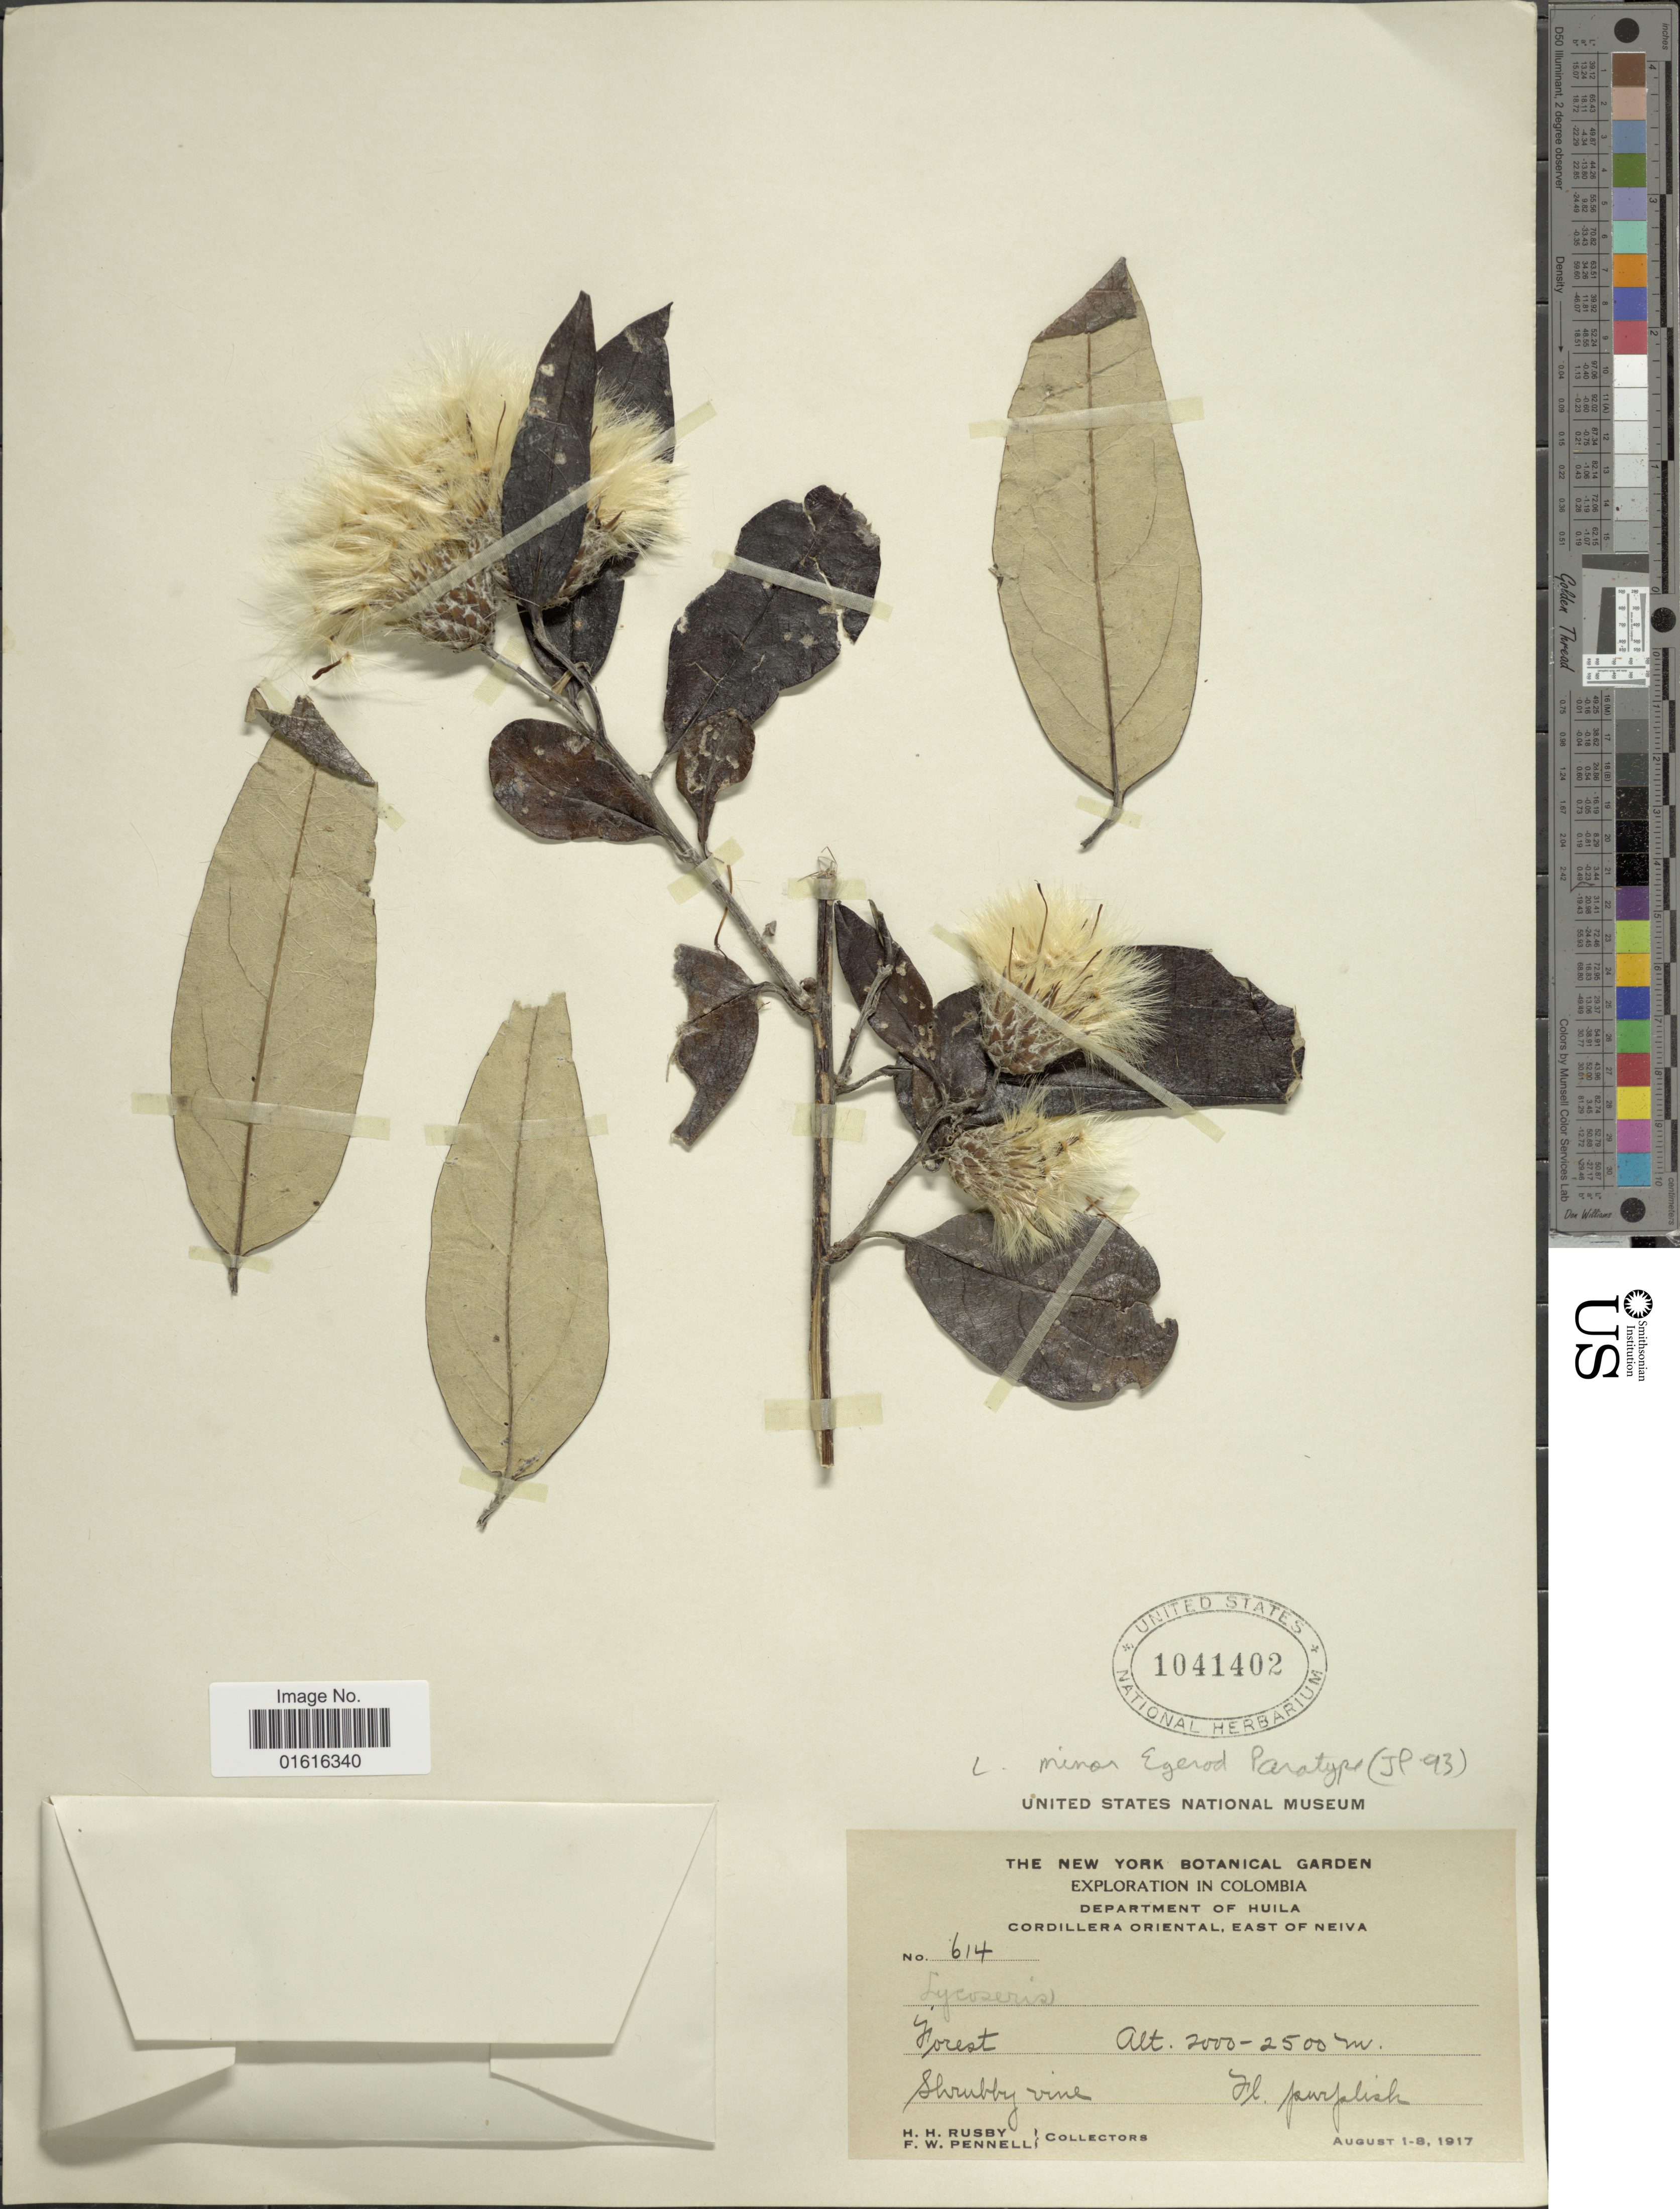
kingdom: Plantae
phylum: Tracheophyta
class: Magnoliopsida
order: Asterales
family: Asteraceae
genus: Lycoseris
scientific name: Lycoseris minor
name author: Egerod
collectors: H. H. Rusby & F. W. Pennell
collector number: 614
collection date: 1917-08-01/1917-08-08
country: Colombia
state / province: Huila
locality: Cordillera Oriental, East of Neiva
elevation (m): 2000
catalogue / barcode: US 1041402